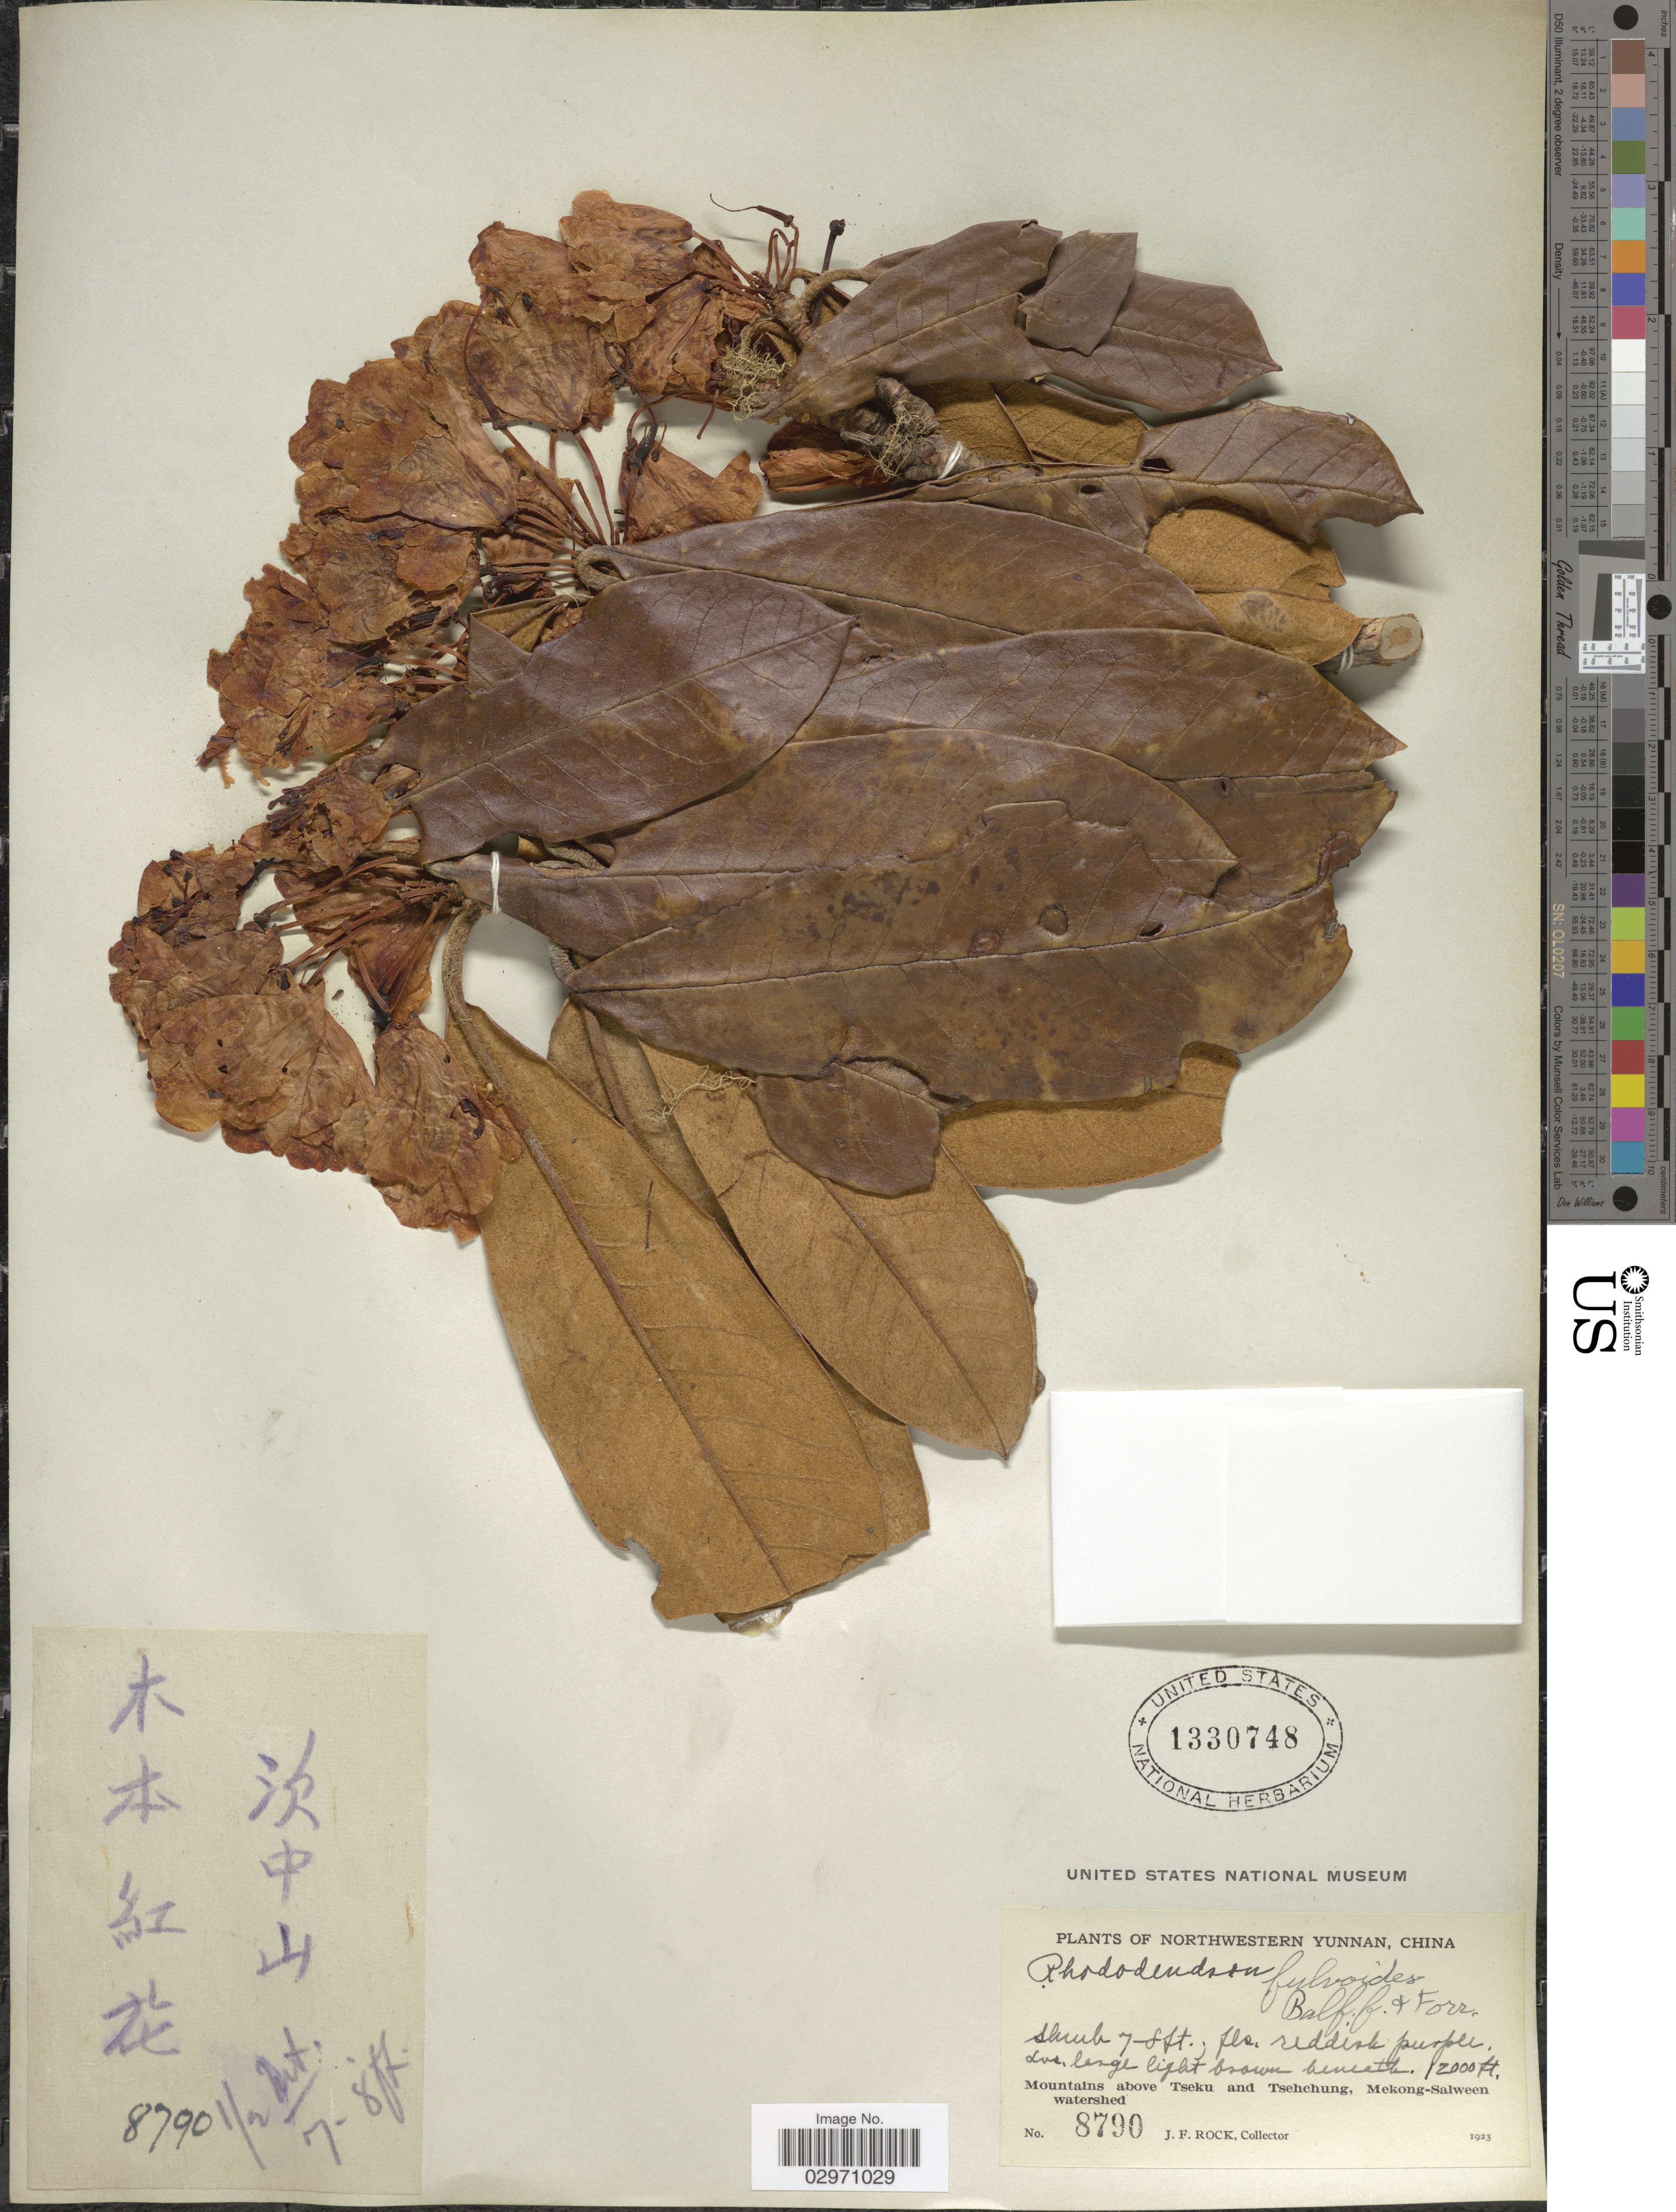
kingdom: Plantae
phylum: Tracheophyta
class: Magnoliopsida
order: Ericales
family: Ericaceae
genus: Rhododendron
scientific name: Rhododendron fulvoides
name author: Balf. f. & Forrest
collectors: J. Rock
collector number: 8790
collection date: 1923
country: China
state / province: Yunnan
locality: Northwestern Yunnan. Mountains above Tseku and Tsehchung, Mekong-Salween watershed.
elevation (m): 3658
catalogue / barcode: US 1330748